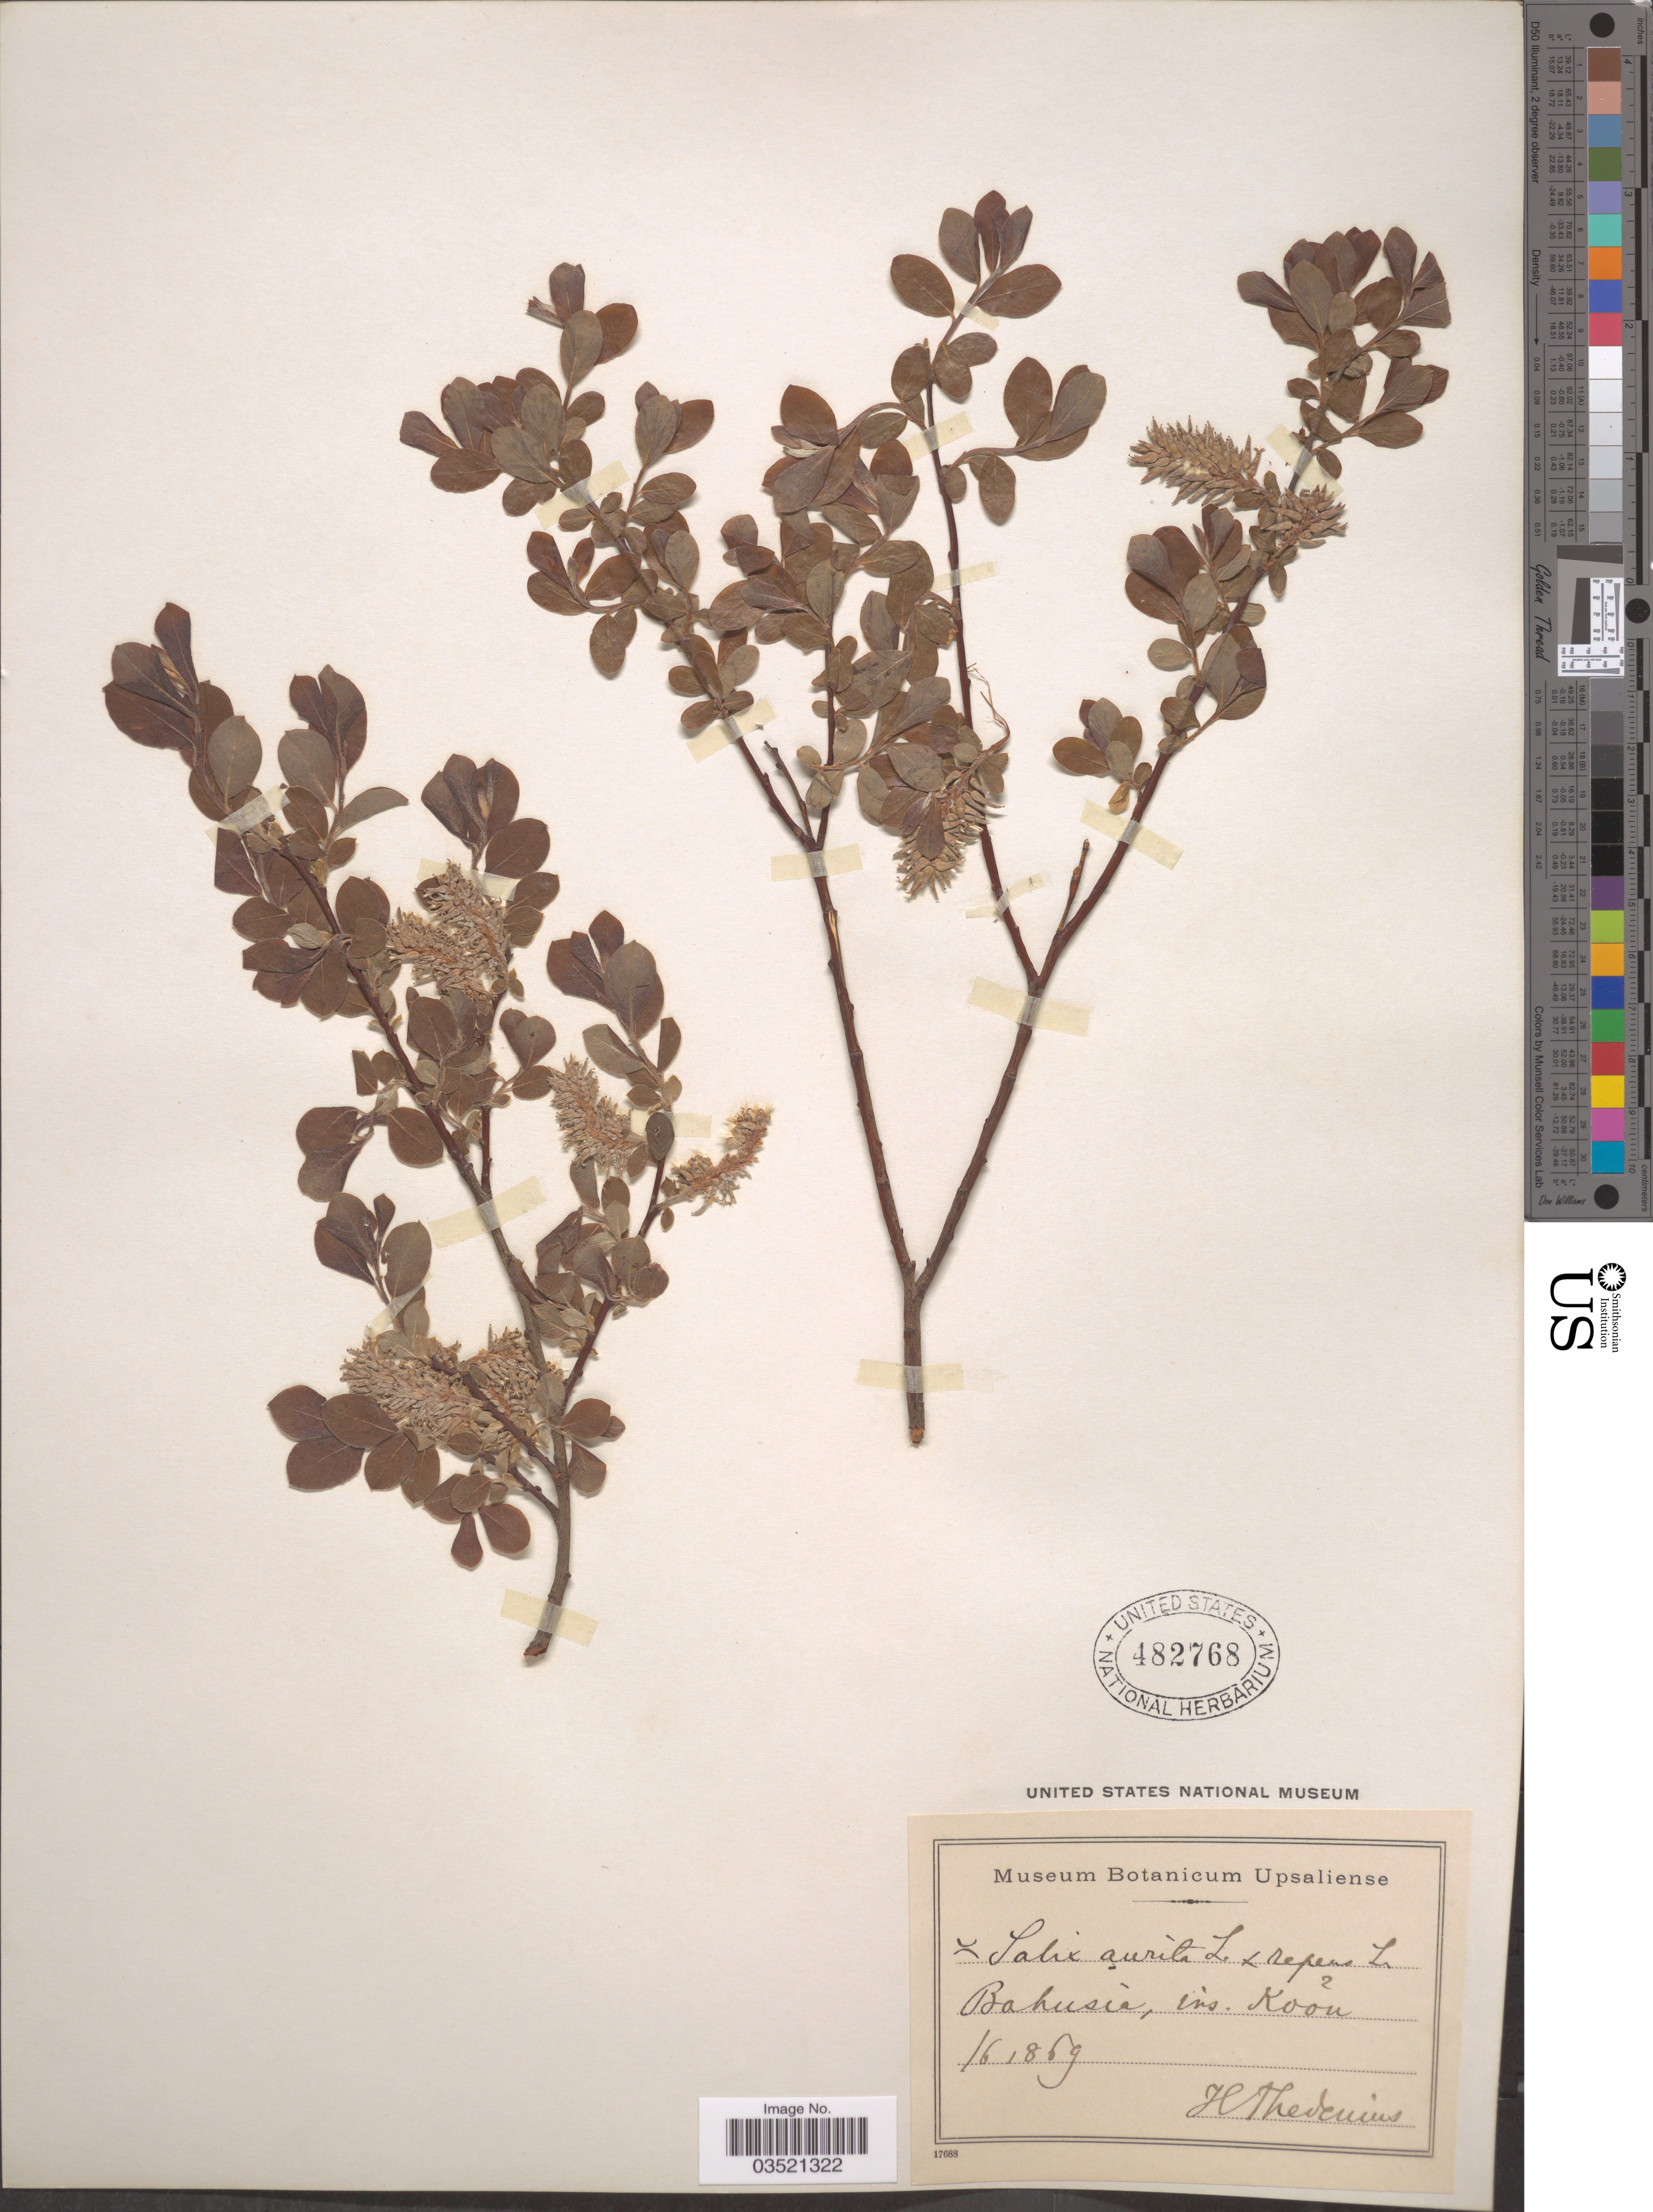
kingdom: Plantae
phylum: Tracheophyta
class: Magnoliopsida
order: Malpighiales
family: Salicaceae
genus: Salix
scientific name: Salix aurita x S. repens L.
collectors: H. Thedenius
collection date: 1869-06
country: Sweden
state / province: Västra Götaland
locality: Bahusia, ins. Koon.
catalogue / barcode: US 482768